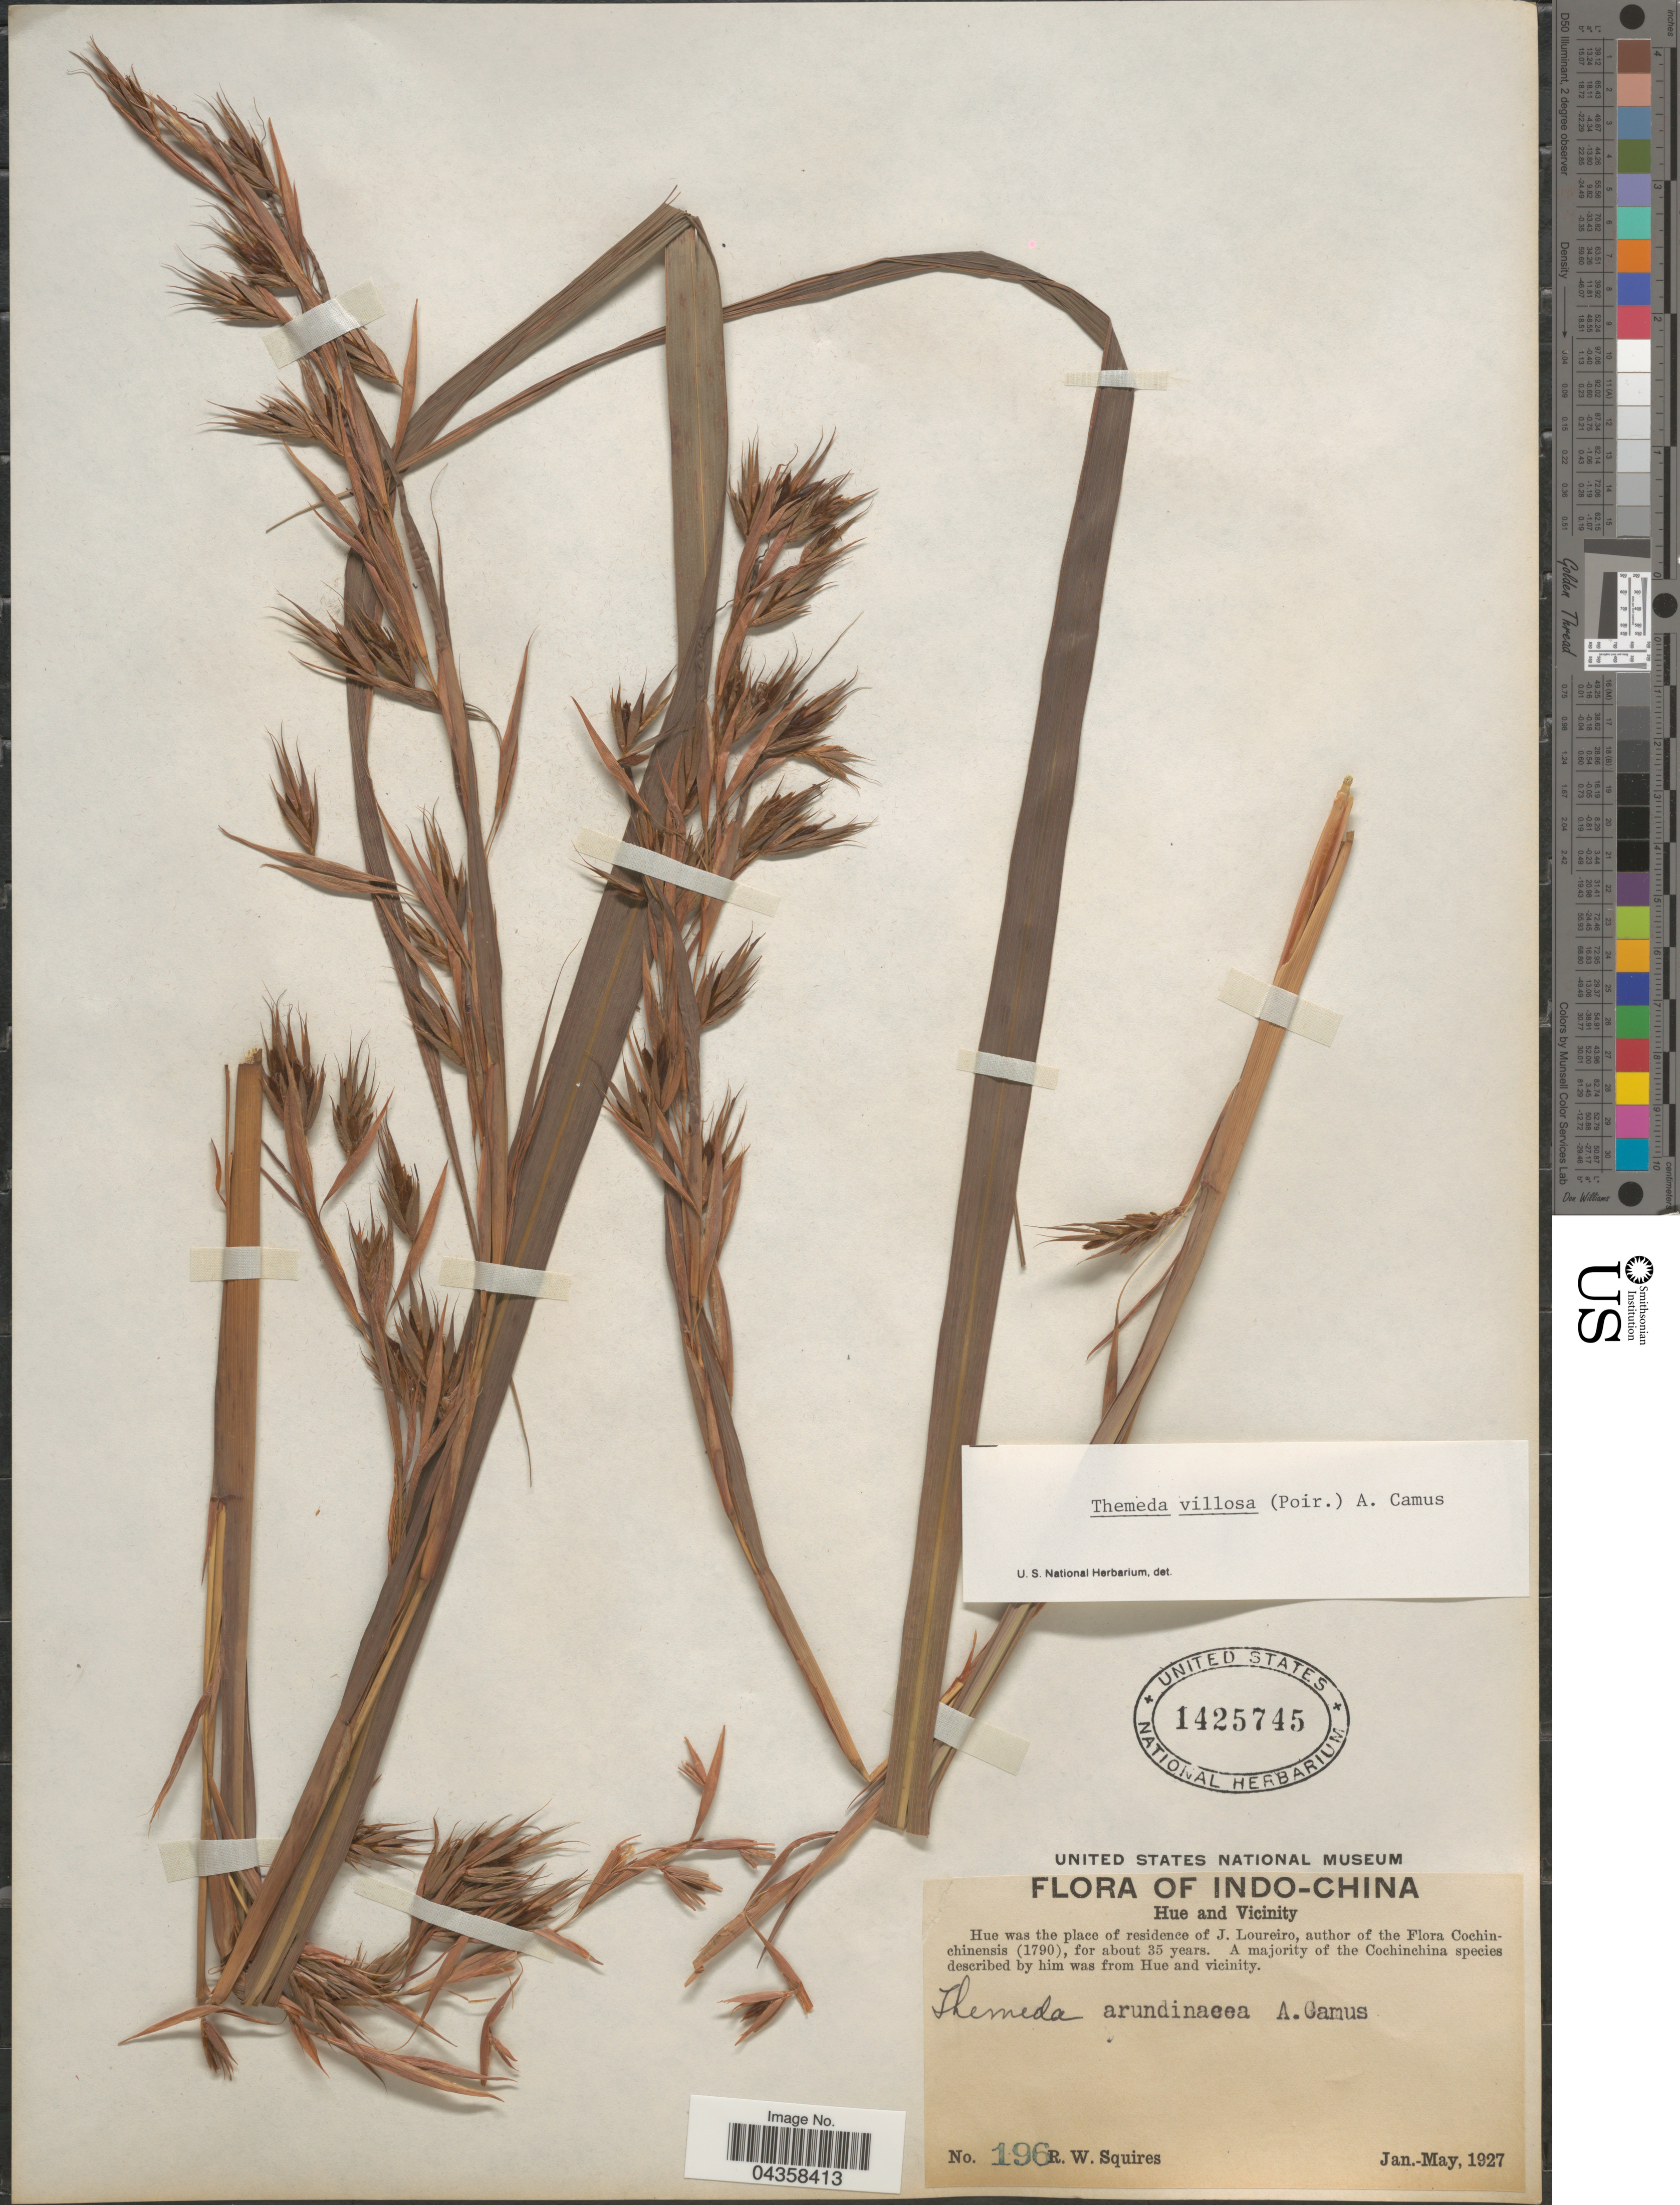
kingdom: Plantae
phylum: Tracheophyta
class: Liliopsida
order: Poales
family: Poaceae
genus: Themeda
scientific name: Themeda villosa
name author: (Lam.) A. Camus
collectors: R. Squires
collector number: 196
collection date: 1927-01/1927-05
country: Vietnam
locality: Indo-China. Hue and Vicinity. Hue was the place of residence of J. Loureiro.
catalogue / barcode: US 1425745